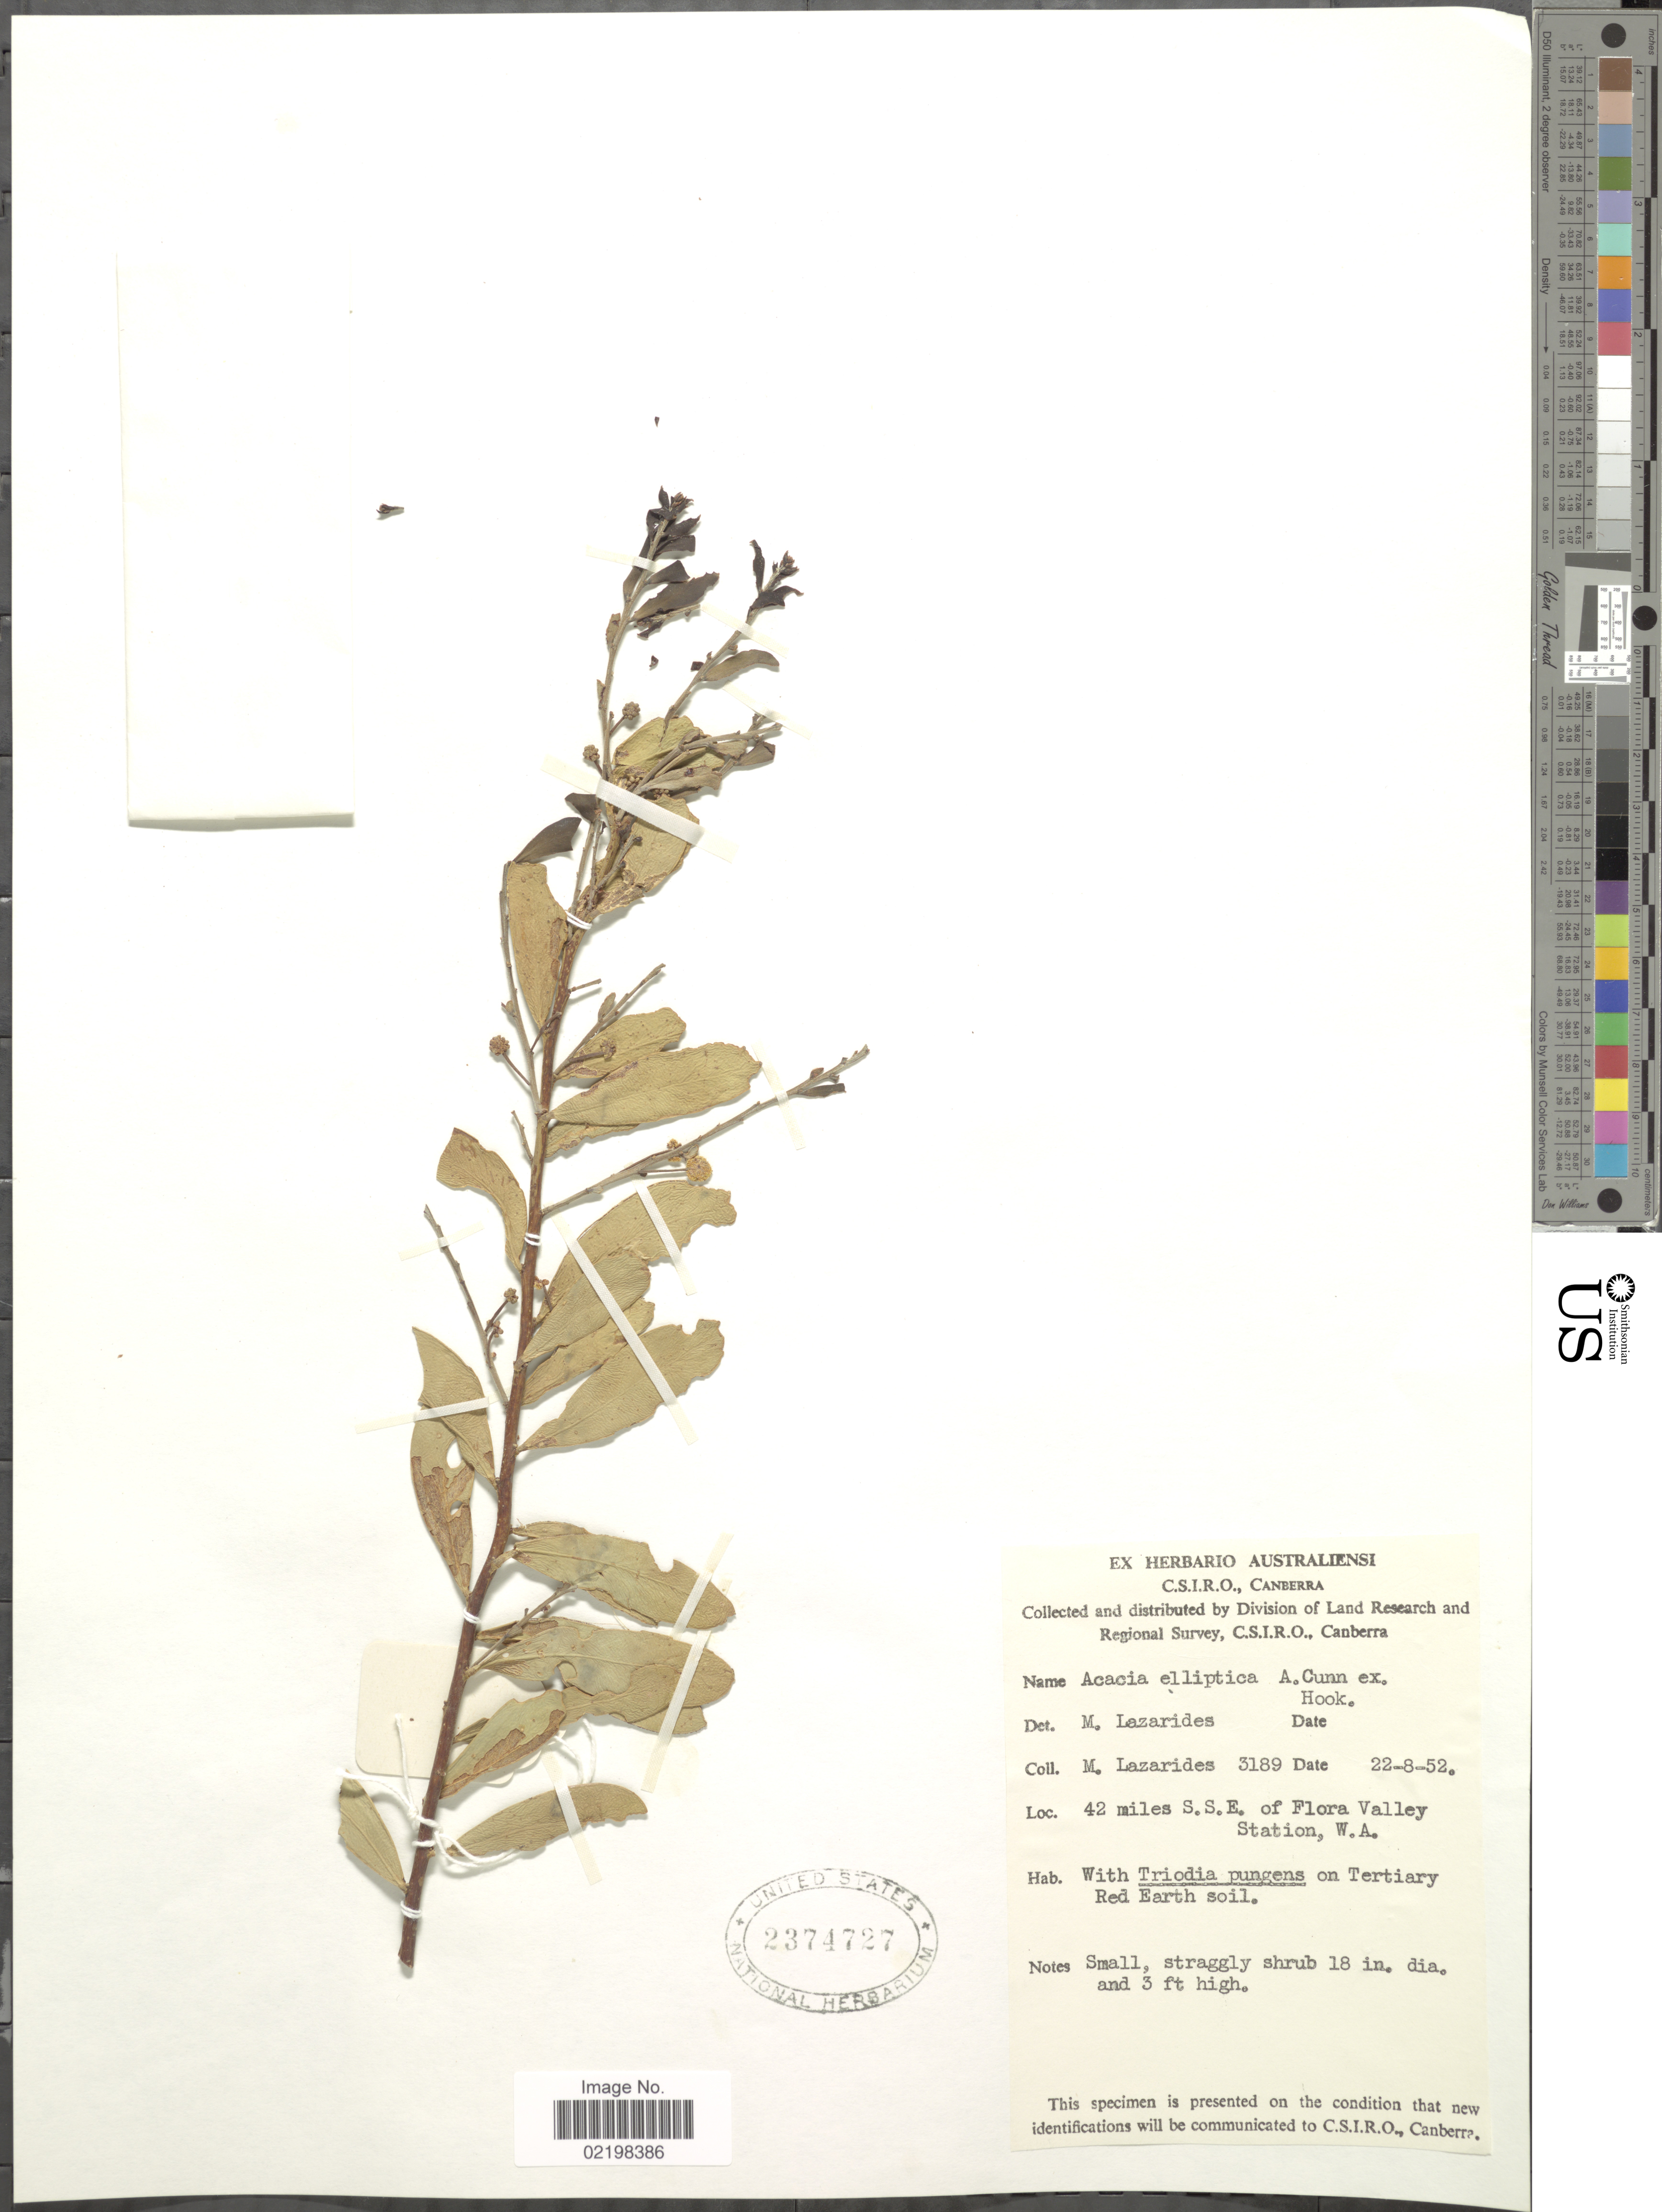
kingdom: Plantae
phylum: Tracheophyta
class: Magnoliopsida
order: Fabales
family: Fabaceae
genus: Acacia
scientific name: Acacia elliptica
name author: Benth.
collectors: M. Lazarides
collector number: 3189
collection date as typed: Transcribed d/m/y: 22/8/52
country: Australia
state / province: Western Australia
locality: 42 miles S.S.E. of Flora Valley Station, W.A.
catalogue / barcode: US 2374727